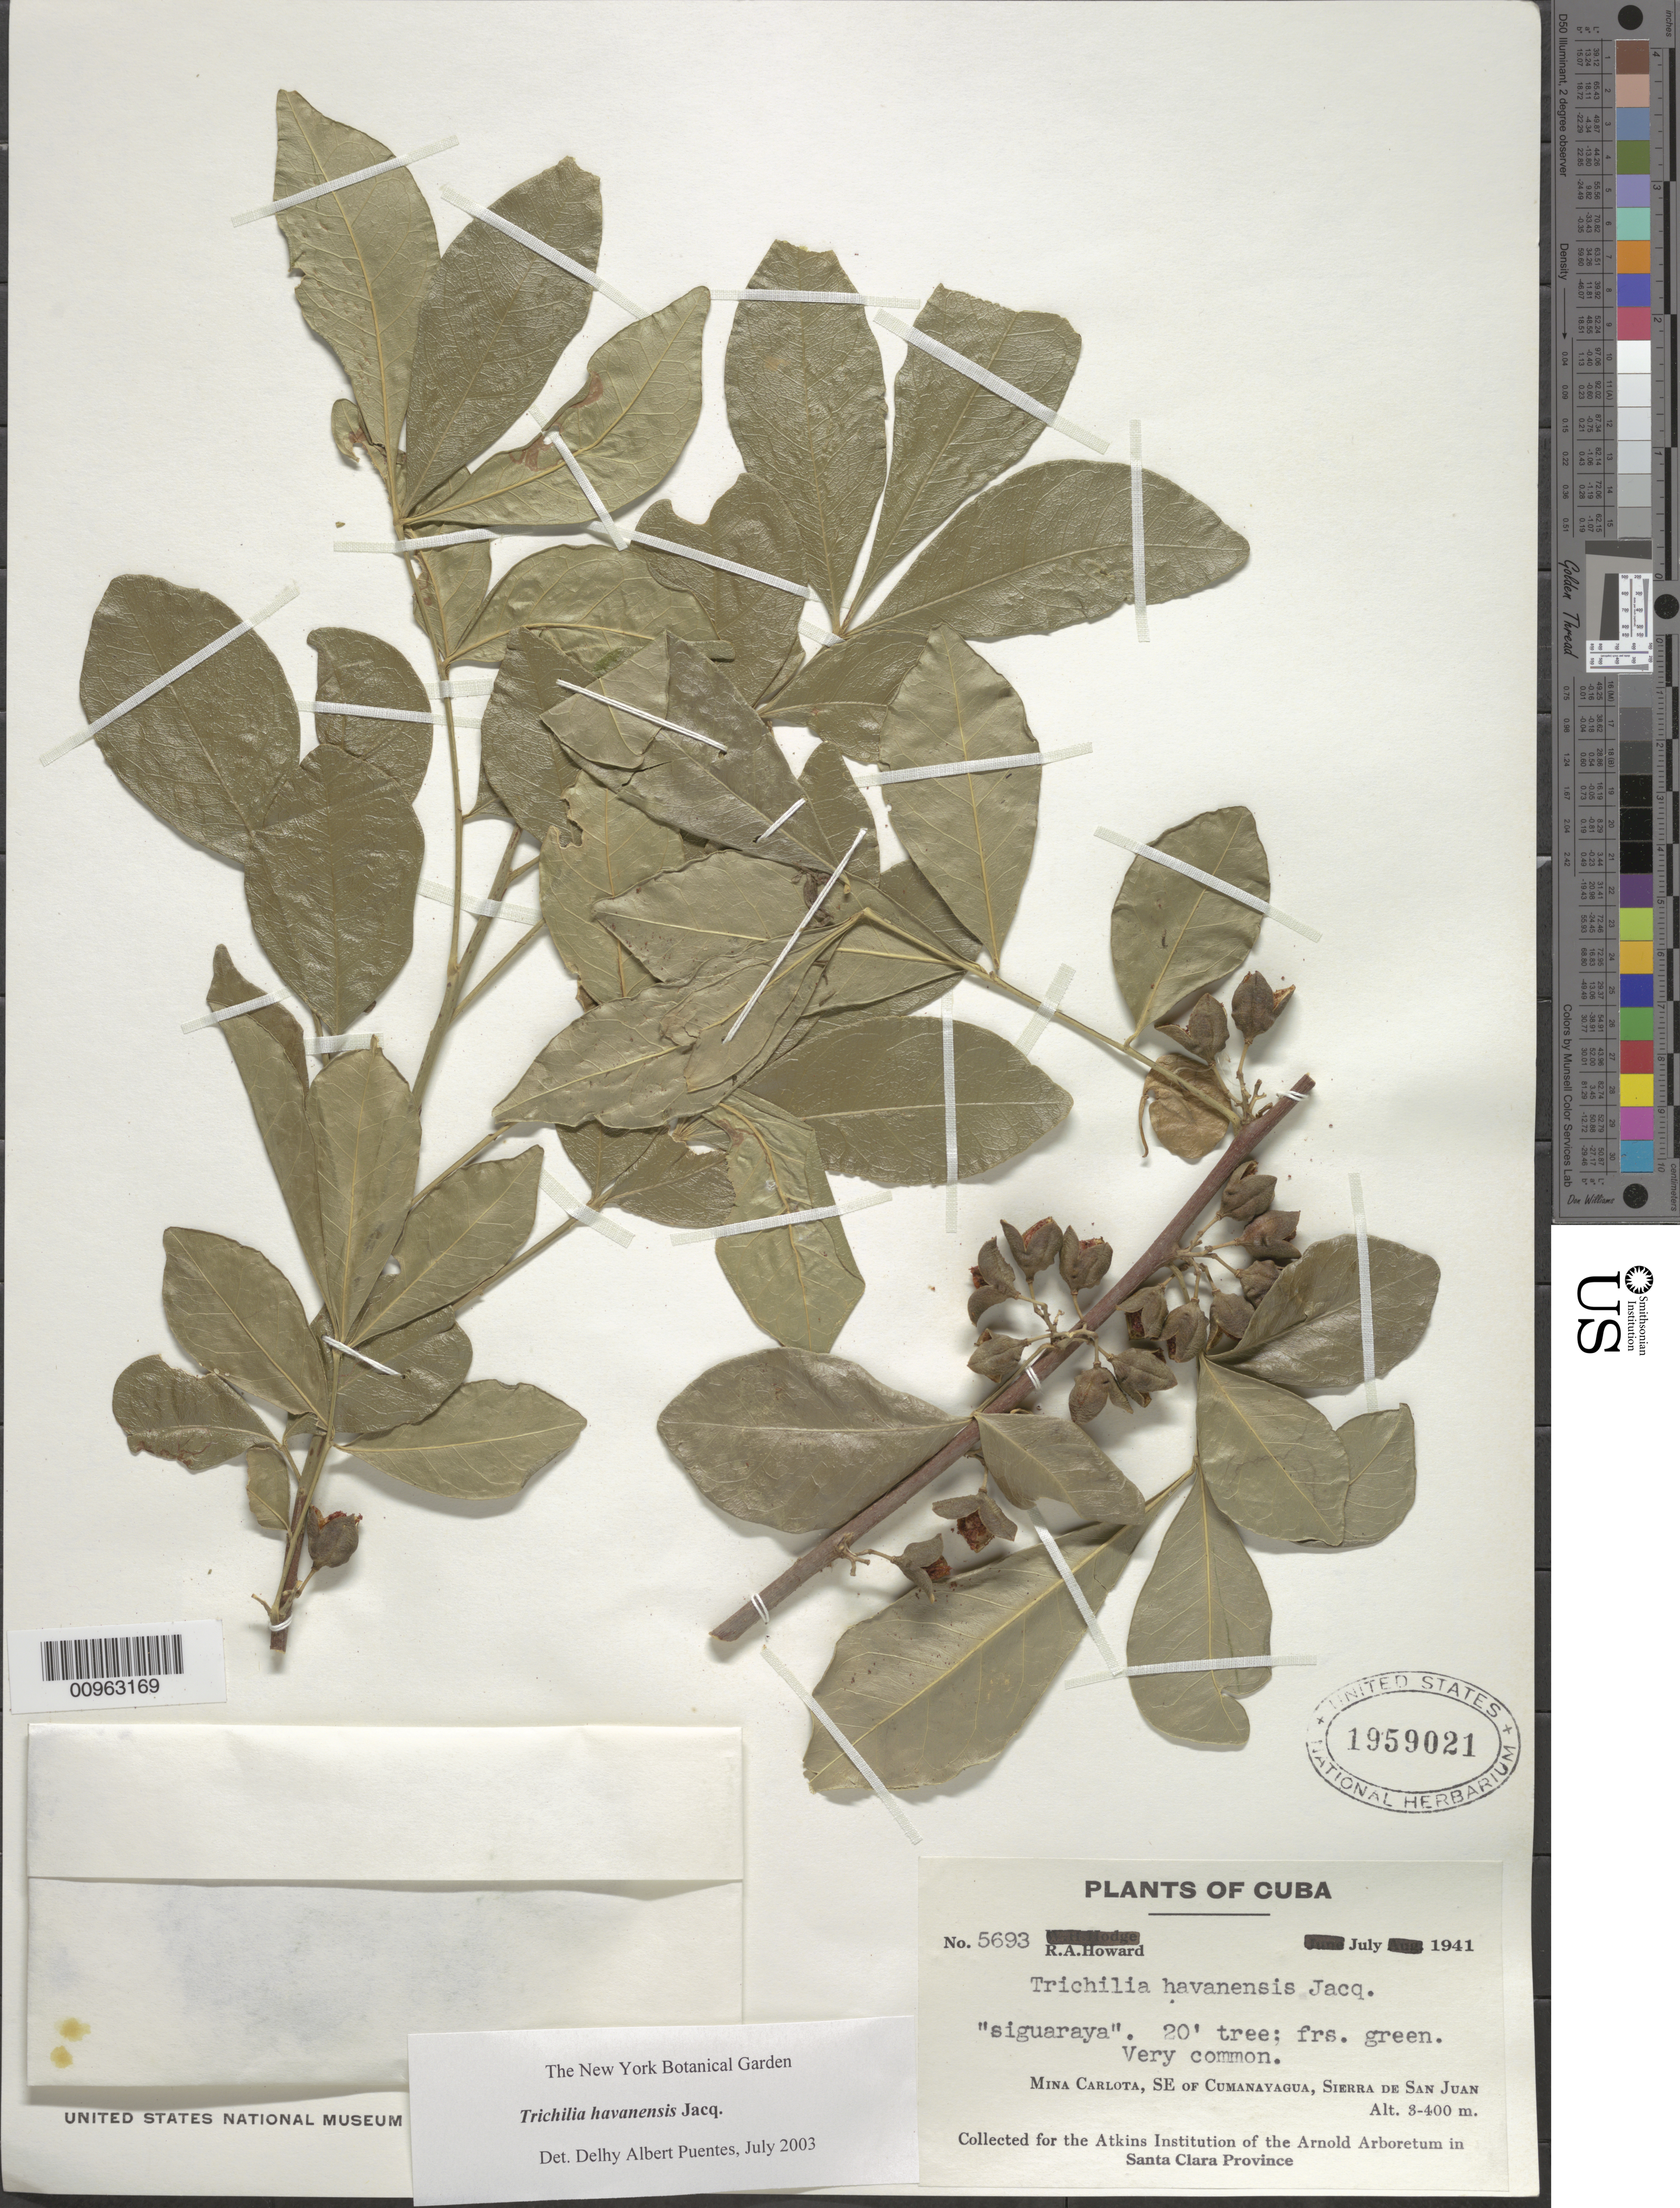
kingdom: Plantae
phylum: Tracheophyta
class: Magnoliopsida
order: Sapindales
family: Meliaceae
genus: Trichilia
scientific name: Trichilia havanensis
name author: Jacq.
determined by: Puentes, D. A.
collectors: R. A. Howard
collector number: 5693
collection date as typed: Jul 1941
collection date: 1941-07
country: Cuba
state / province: Las Villas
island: Cuba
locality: Mina Carlota, SE of Cumanayagua, Sierra de San Juan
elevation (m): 3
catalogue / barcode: US 1959021